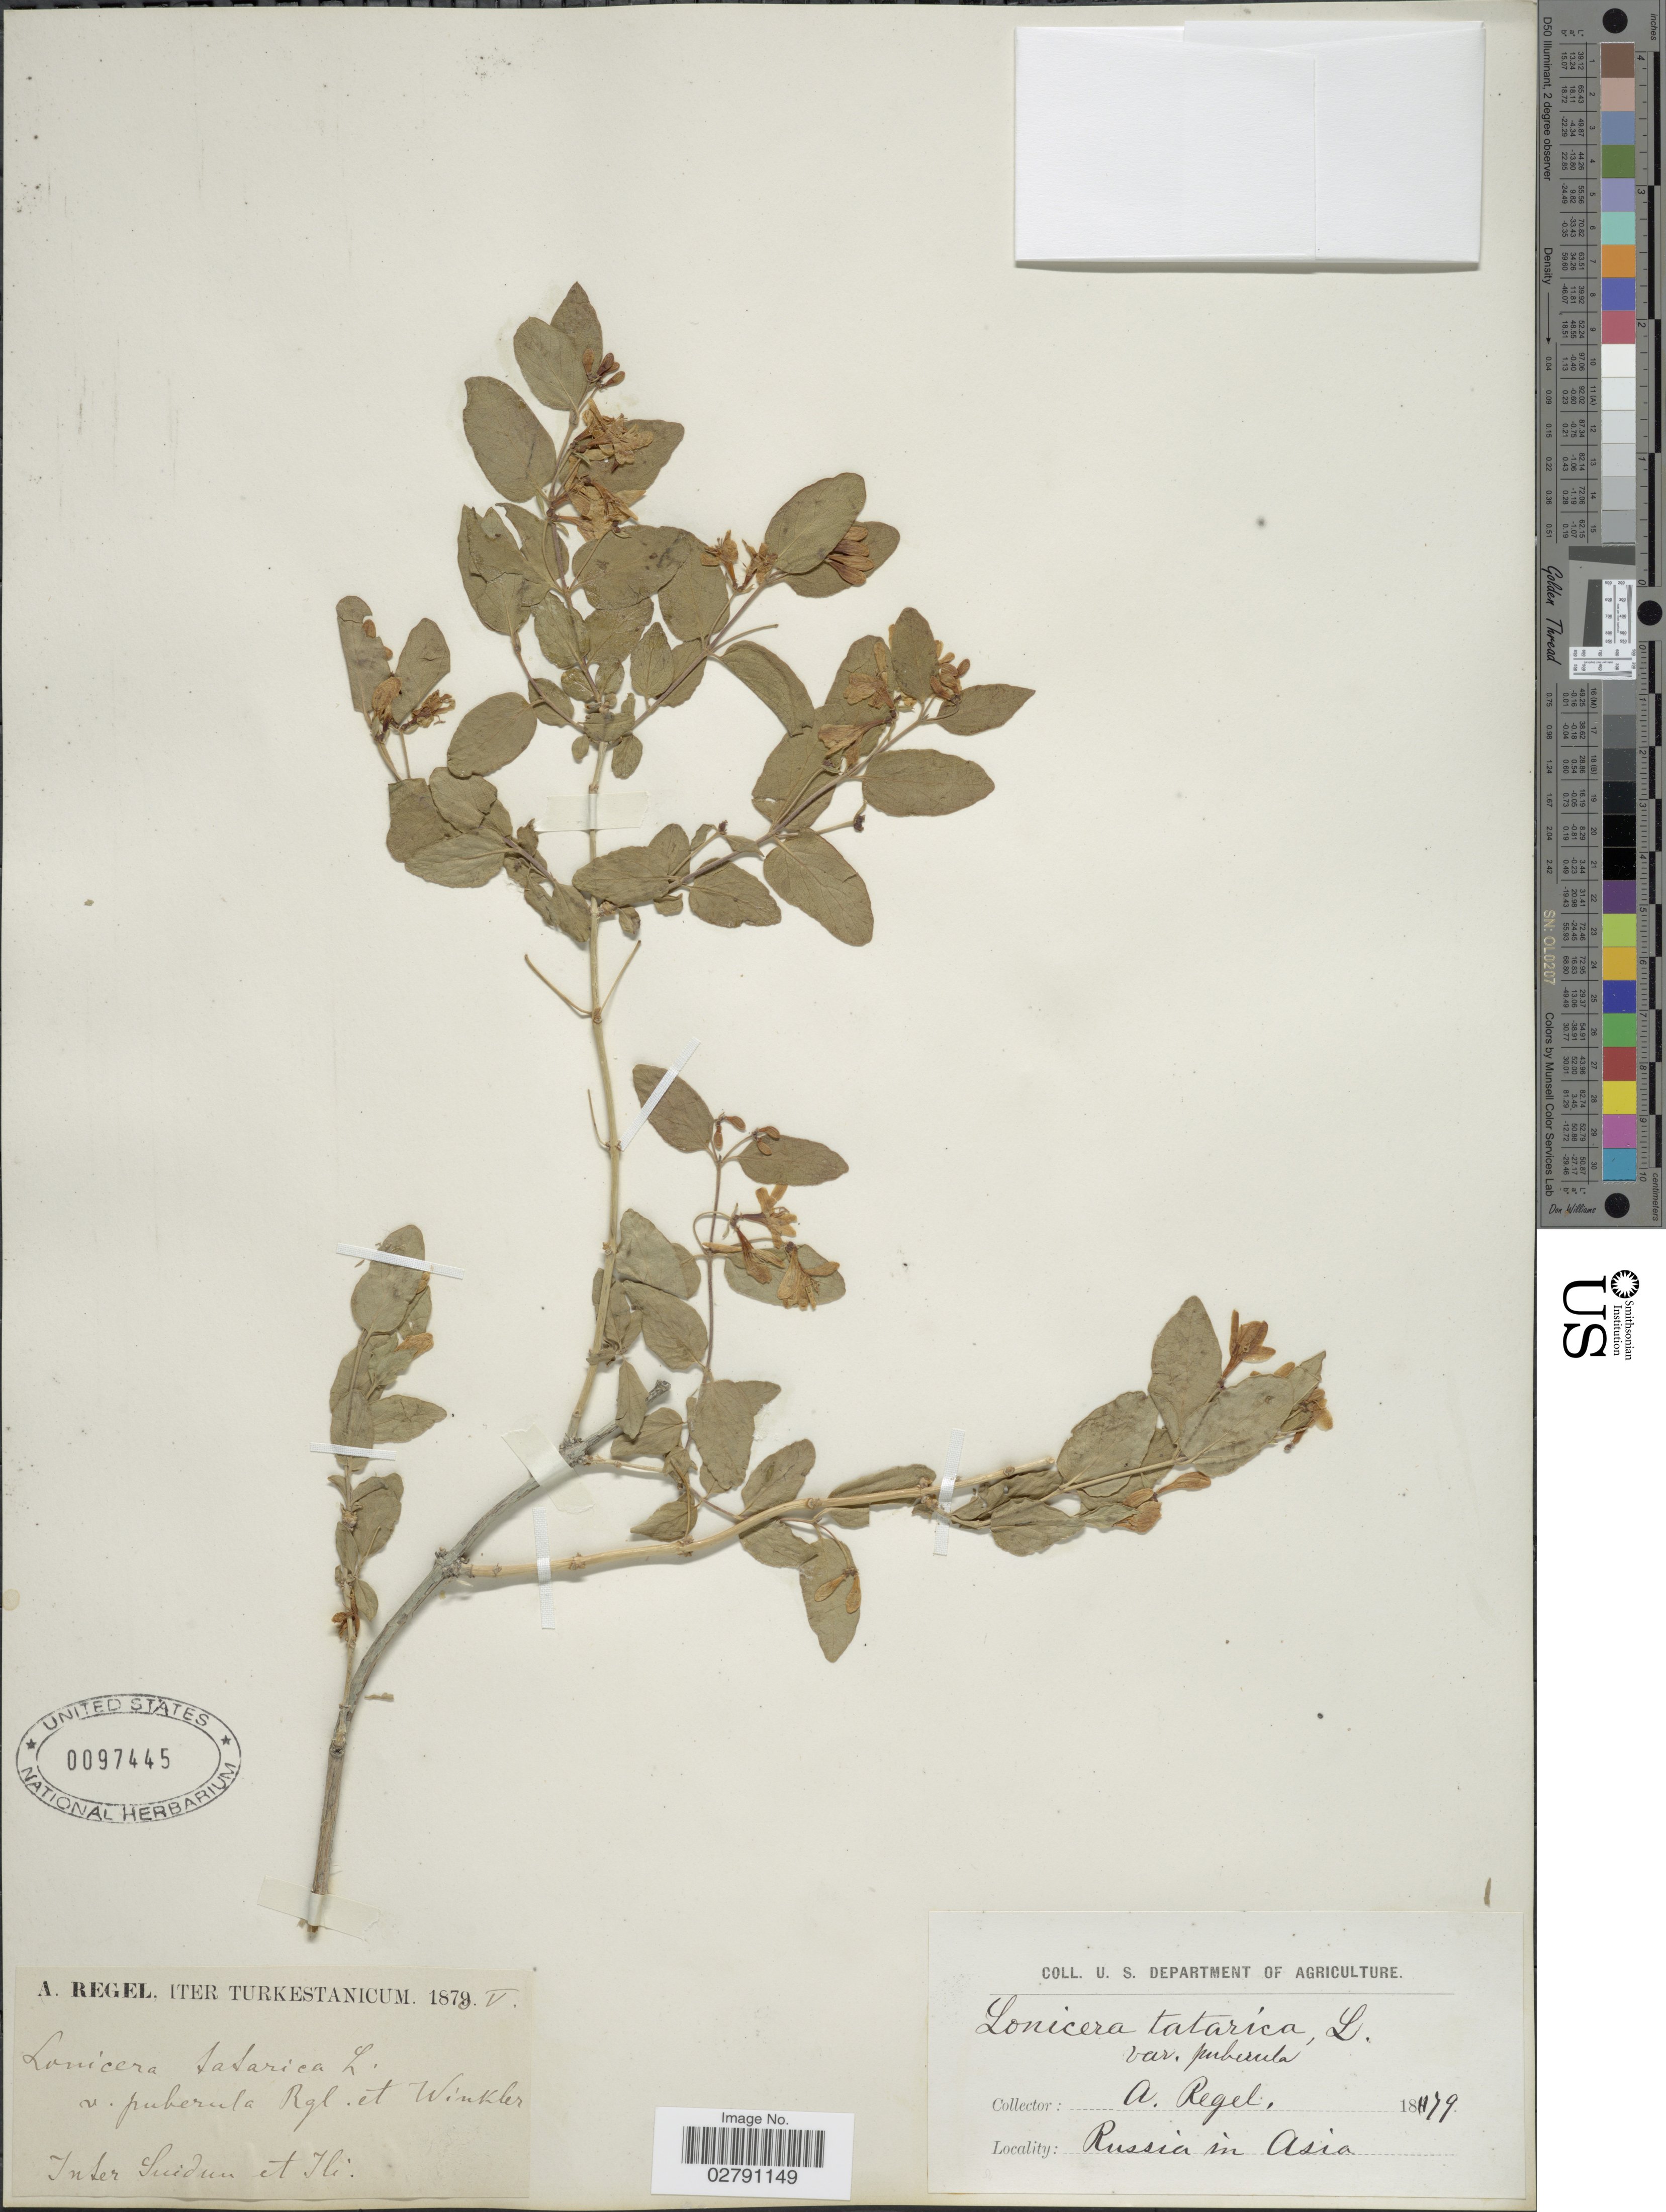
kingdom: Plantae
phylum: Tracheophyta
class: Magnoliopsida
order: Dipsacales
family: Caprifoliaceae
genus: Lonicera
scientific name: Lonicera tatarica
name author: L.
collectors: A. Regel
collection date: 1879-05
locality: Iter Turkestanicum. Inter Suidun et Ili.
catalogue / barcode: US 97445